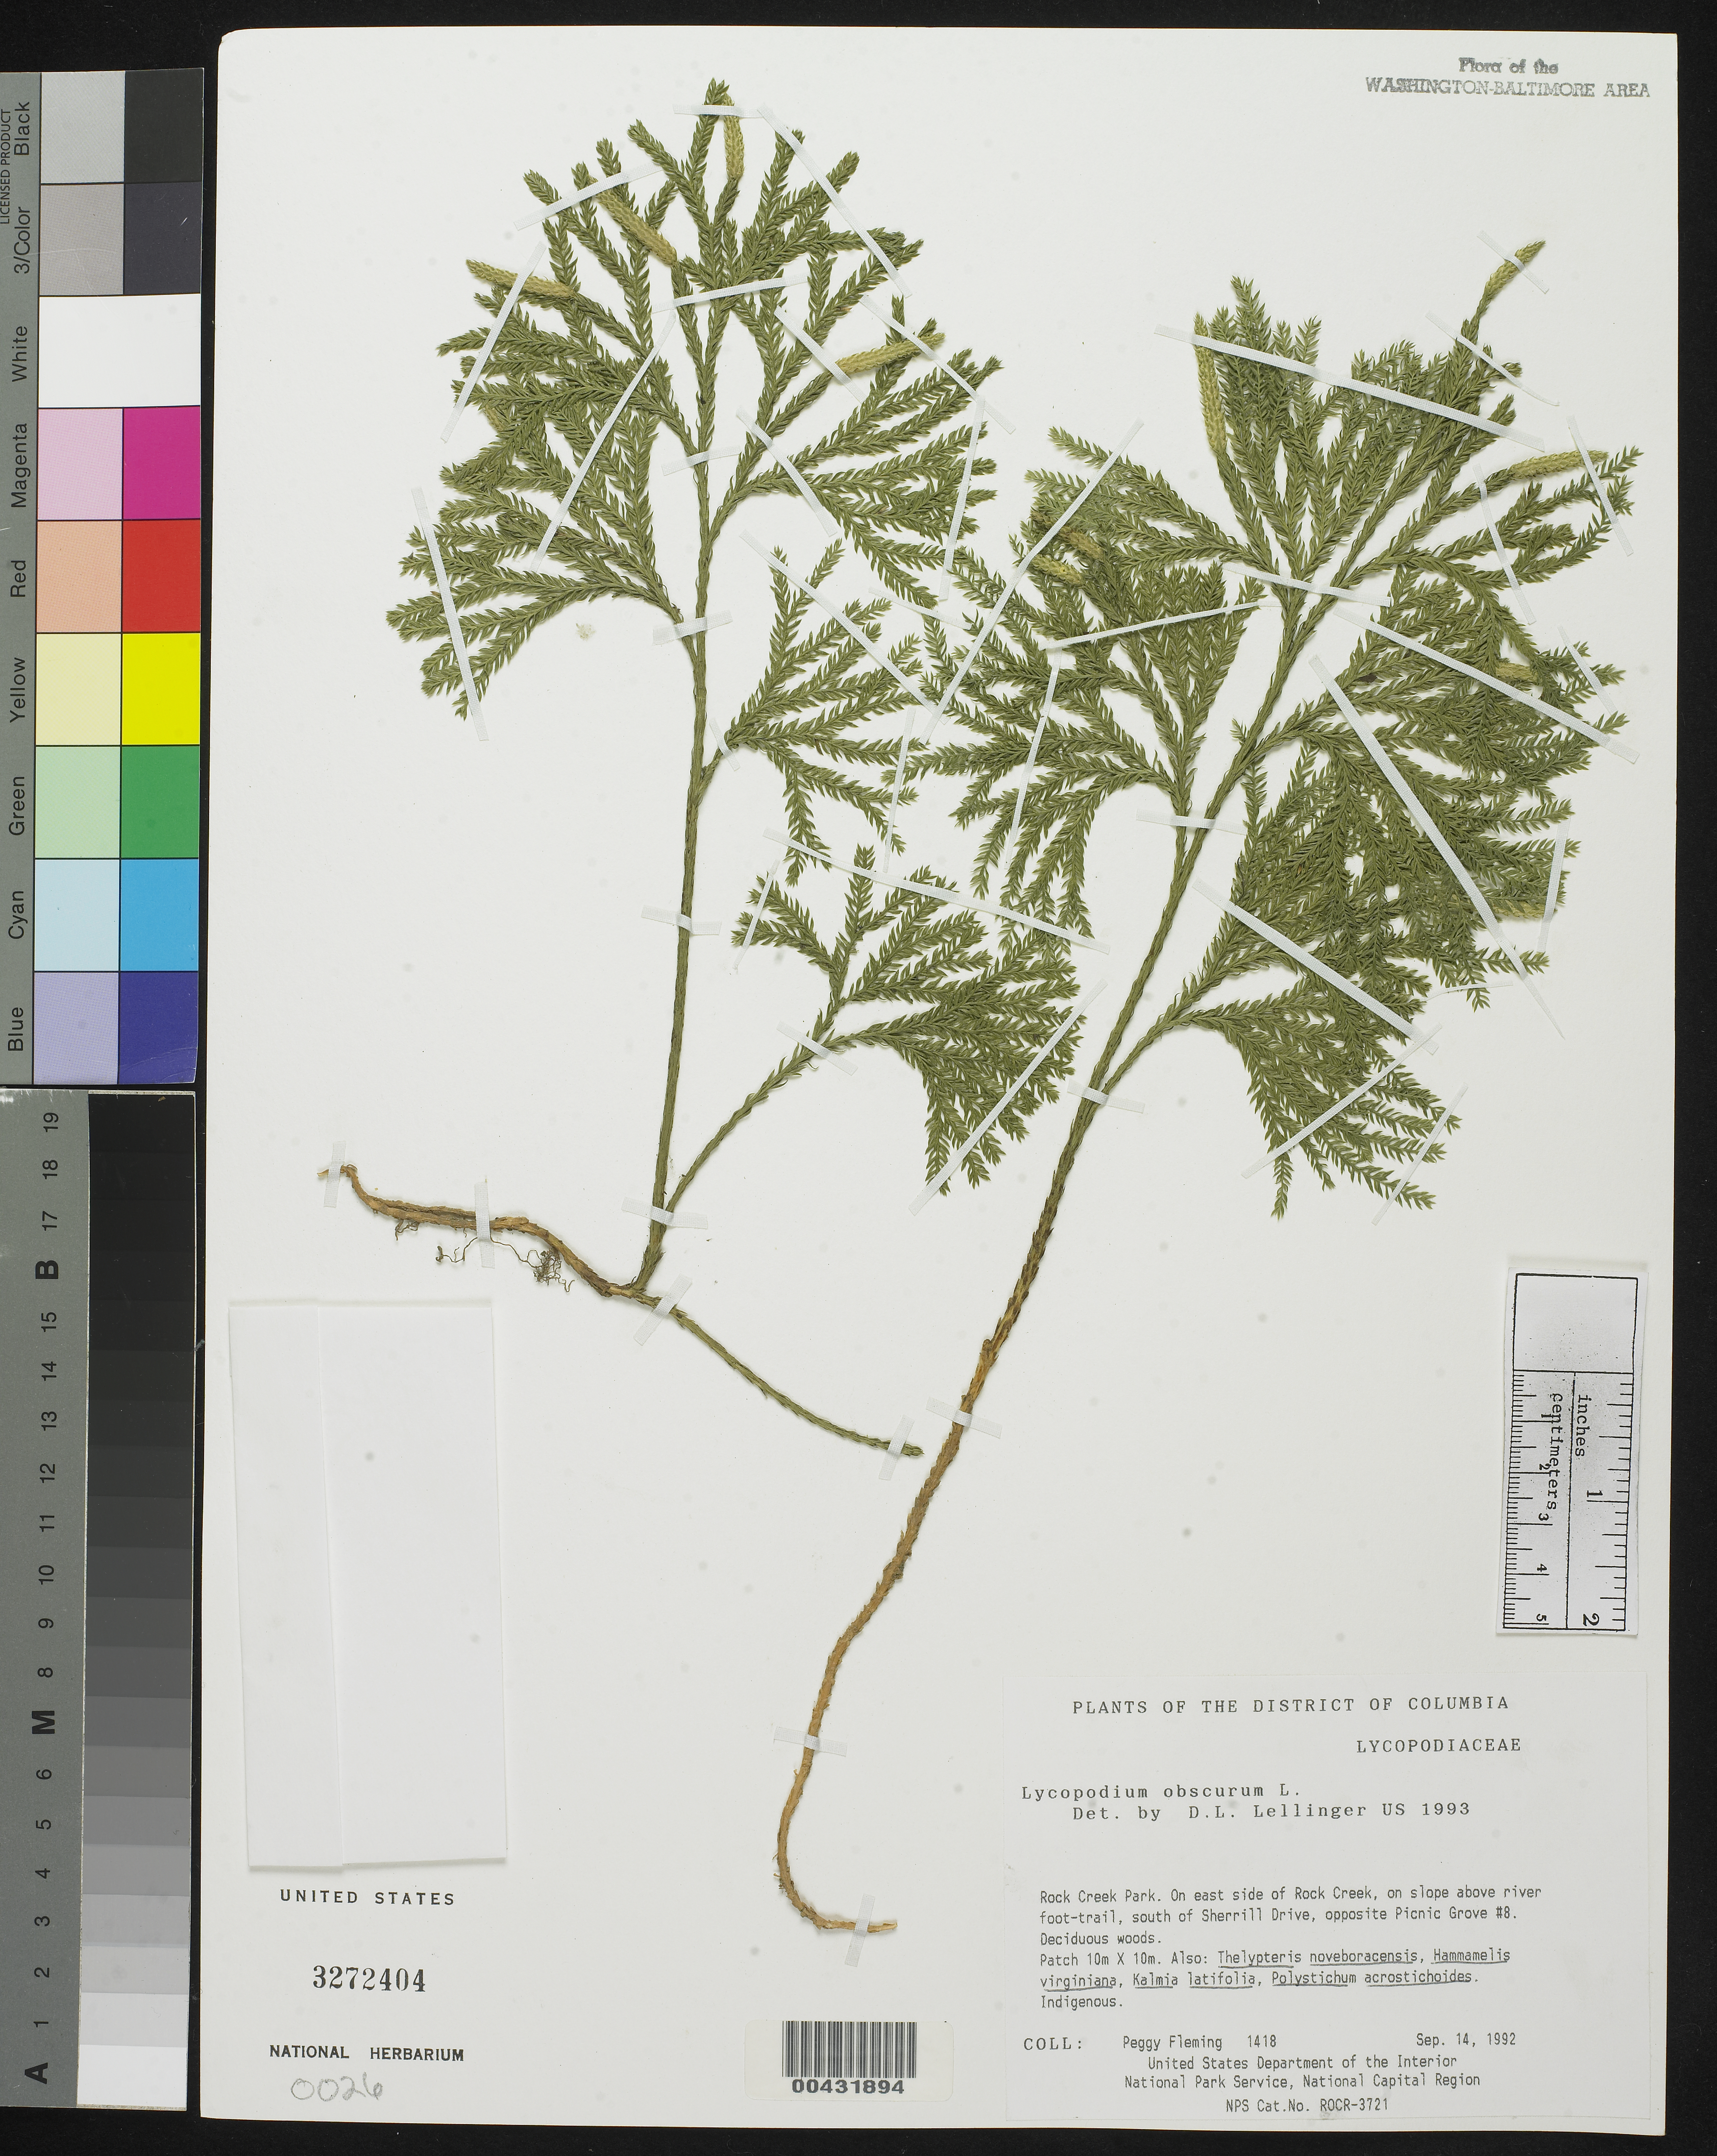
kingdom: Plantae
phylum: Tracheophyta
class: Lycopodiopsida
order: Lycopodiales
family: Lycopodiaceae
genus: Dendrolycopodium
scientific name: Dendrolycopodium obscurum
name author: (L.) A. Haines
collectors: P. Fleming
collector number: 1418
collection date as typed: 14 Sep 1992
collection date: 1992-09-14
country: United States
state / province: District of Columbia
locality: Rock Creek Park, E of Rock Creek, S of Sherrill Drive, opposite Rock Creek Park and vicinity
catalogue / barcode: US 3272404